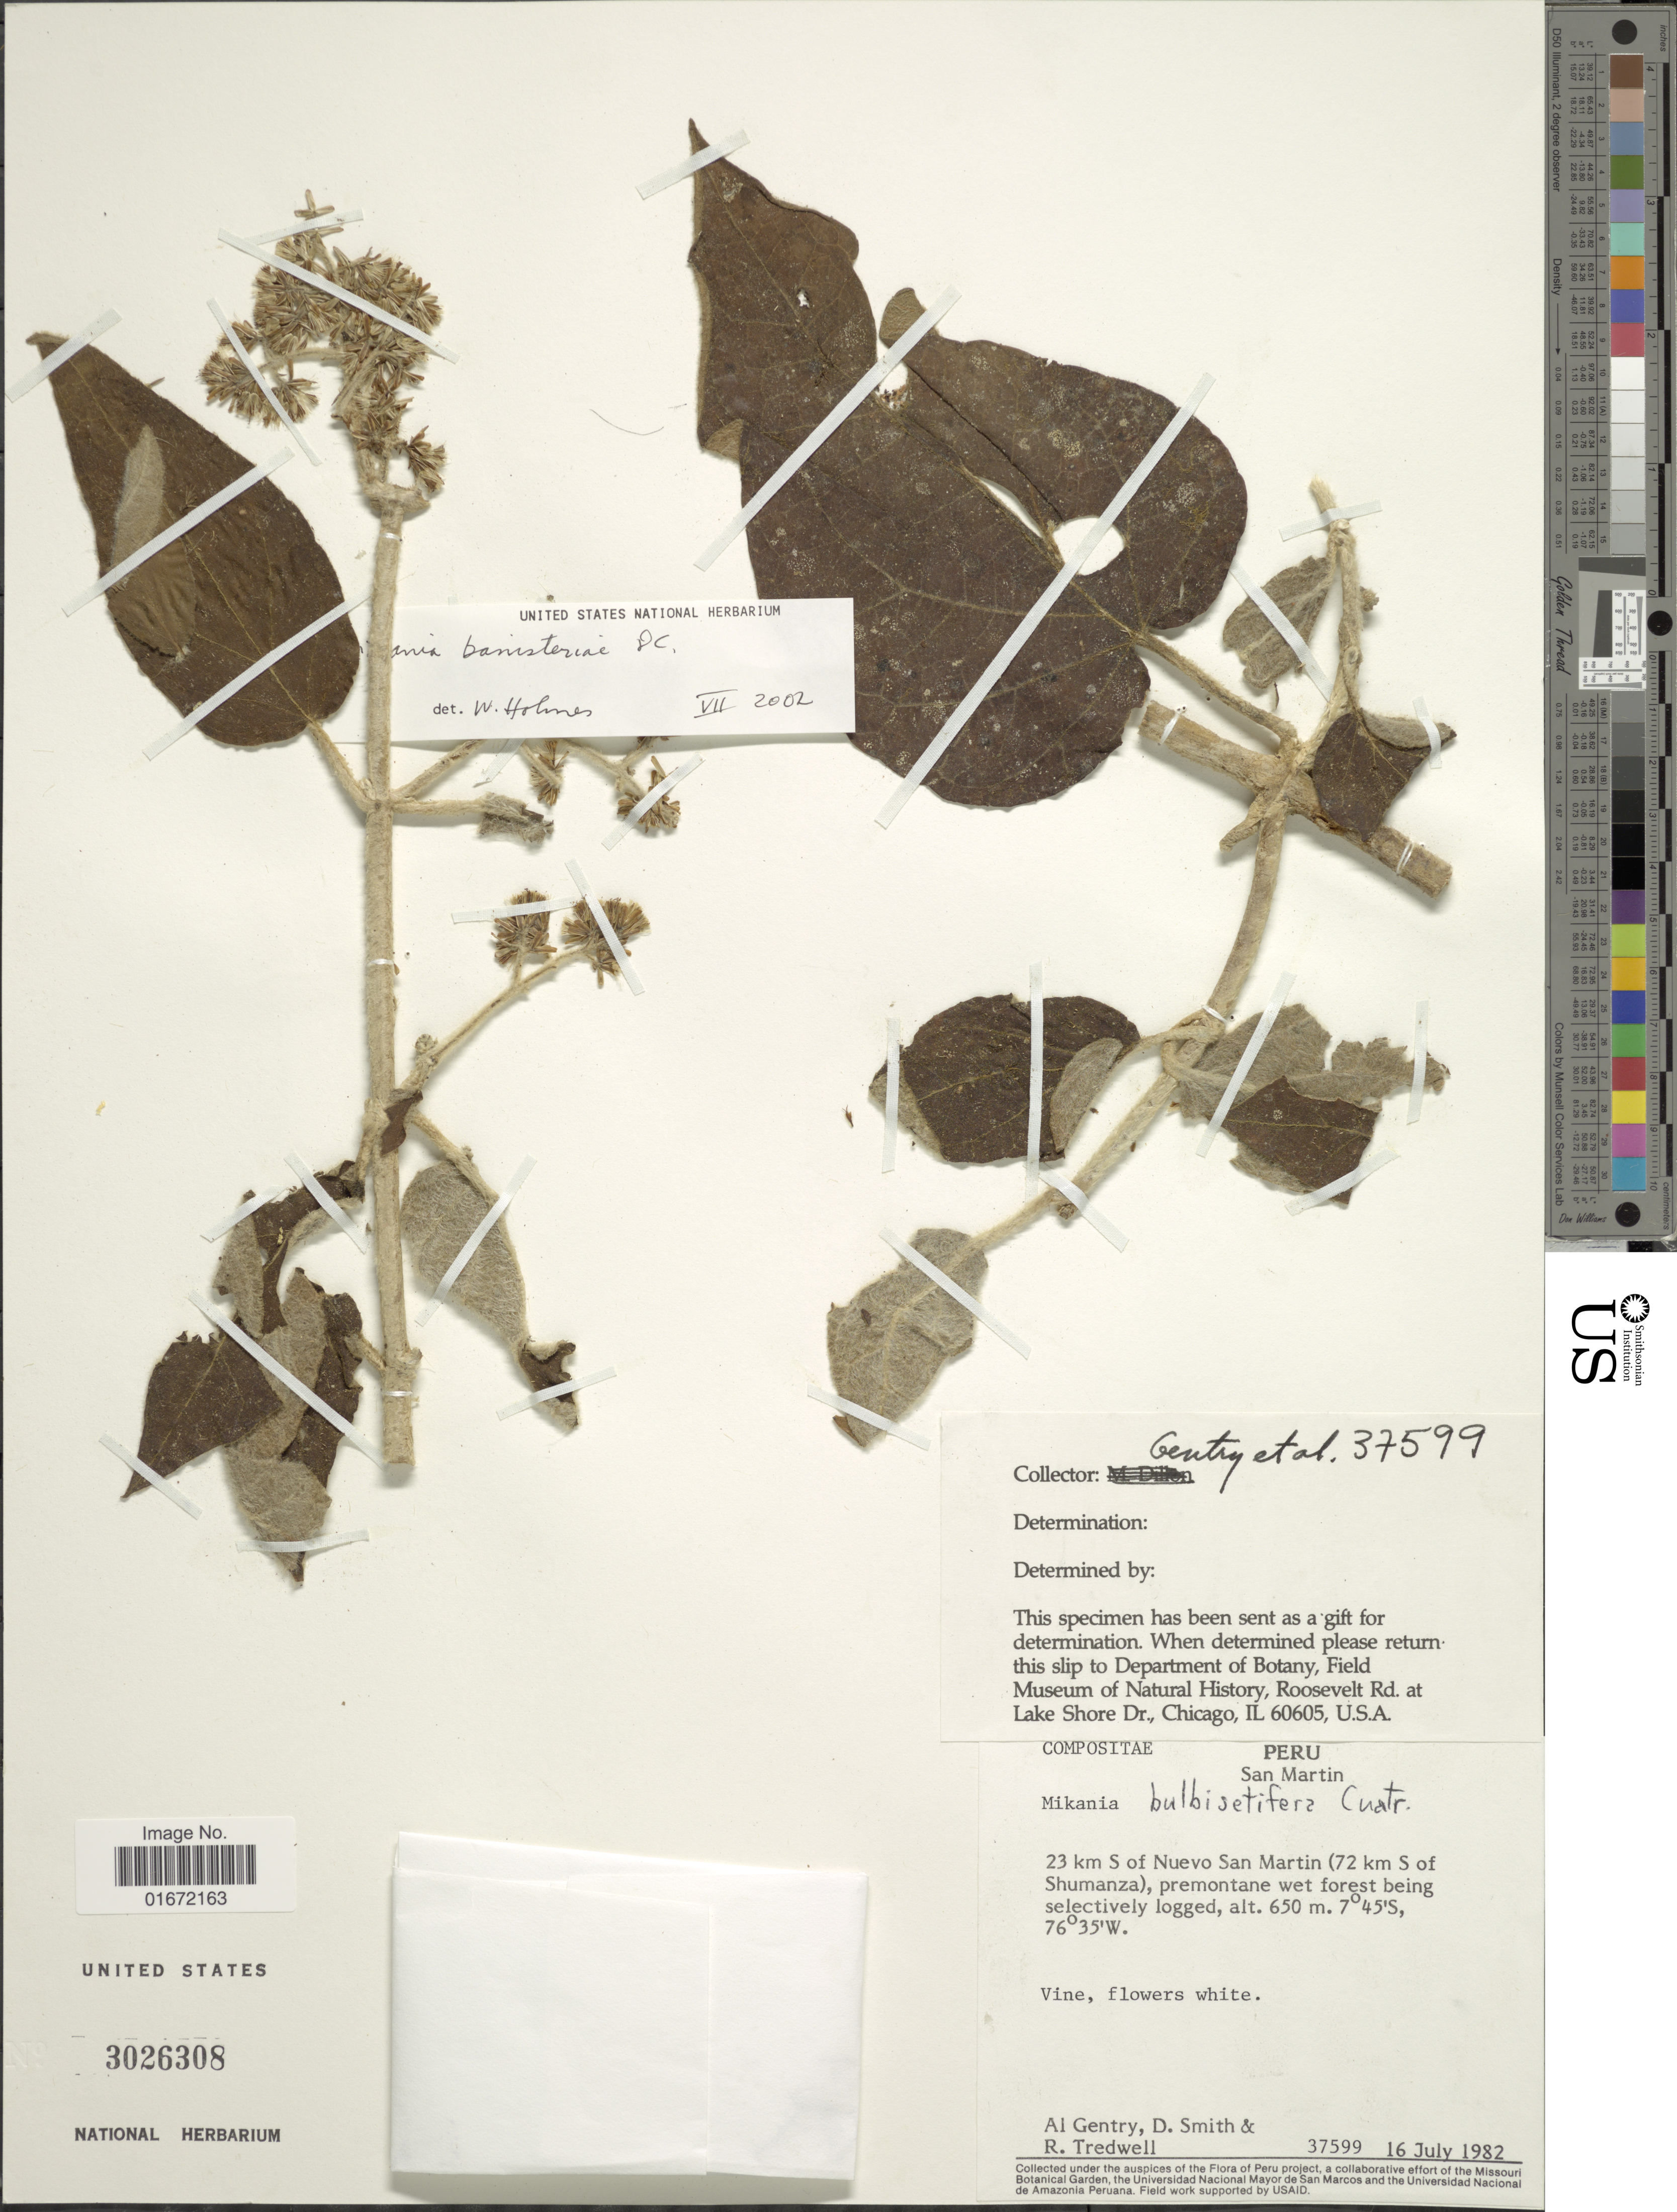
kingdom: Plantae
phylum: Tracheophyta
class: Magnoliopsida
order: Asterales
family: Asteraceae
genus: Mikania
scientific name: Mikania banisteriae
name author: DC.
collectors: A. H. Gentry, D. Smith & R. Tredwell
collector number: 37599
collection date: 1982-07-16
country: Peru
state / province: San Martín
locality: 23 km S of Nuevo San Martin (72 km S of Shumanza)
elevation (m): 650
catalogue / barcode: US 3026308